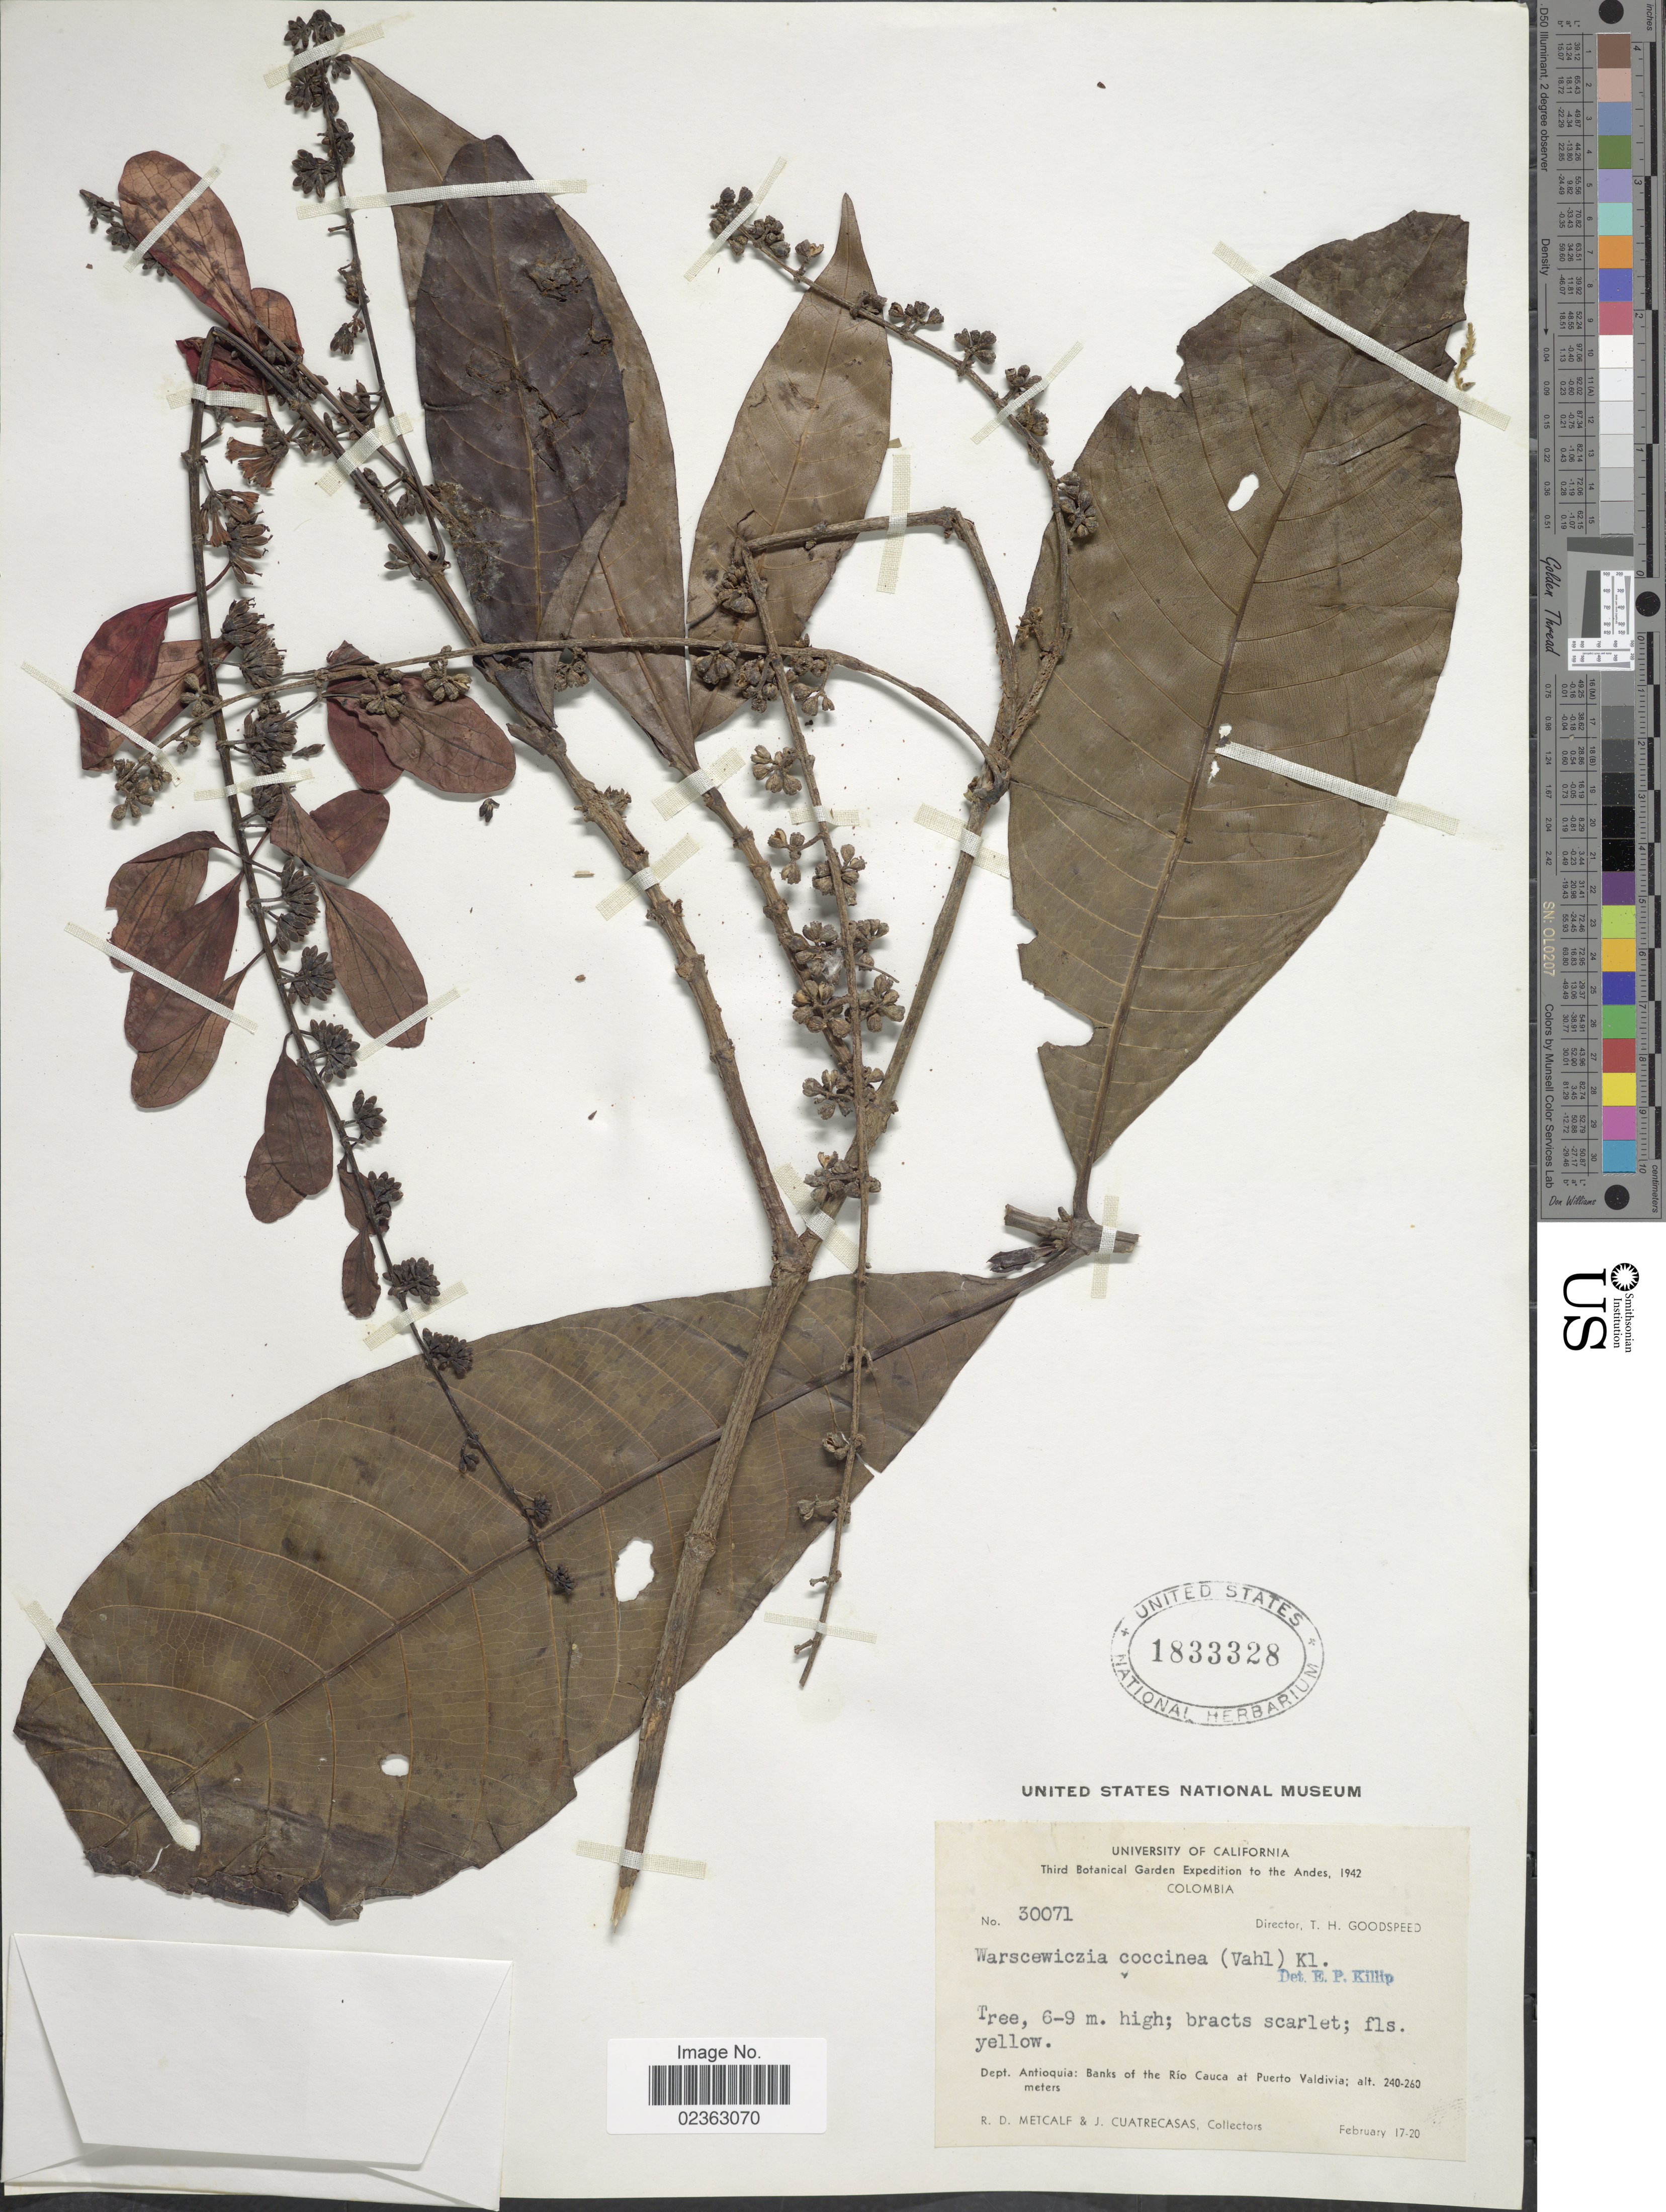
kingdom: Plantae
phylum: Tracheophyta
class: Magnoliopsida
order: Gentianales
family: Rubiaceae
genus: Warszewiczia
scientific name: Warszewiczia coccinea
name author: (Vahl) Klotzsch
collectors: R. D. Metcalf & J. Cuatrecasas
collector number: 30071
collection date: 1942-02-17/1942-02-20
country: Colombia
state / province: Antioquia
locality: Banks of the Rio Cauca at Puerto Valdivia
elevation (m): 240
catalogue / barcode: US 1833328